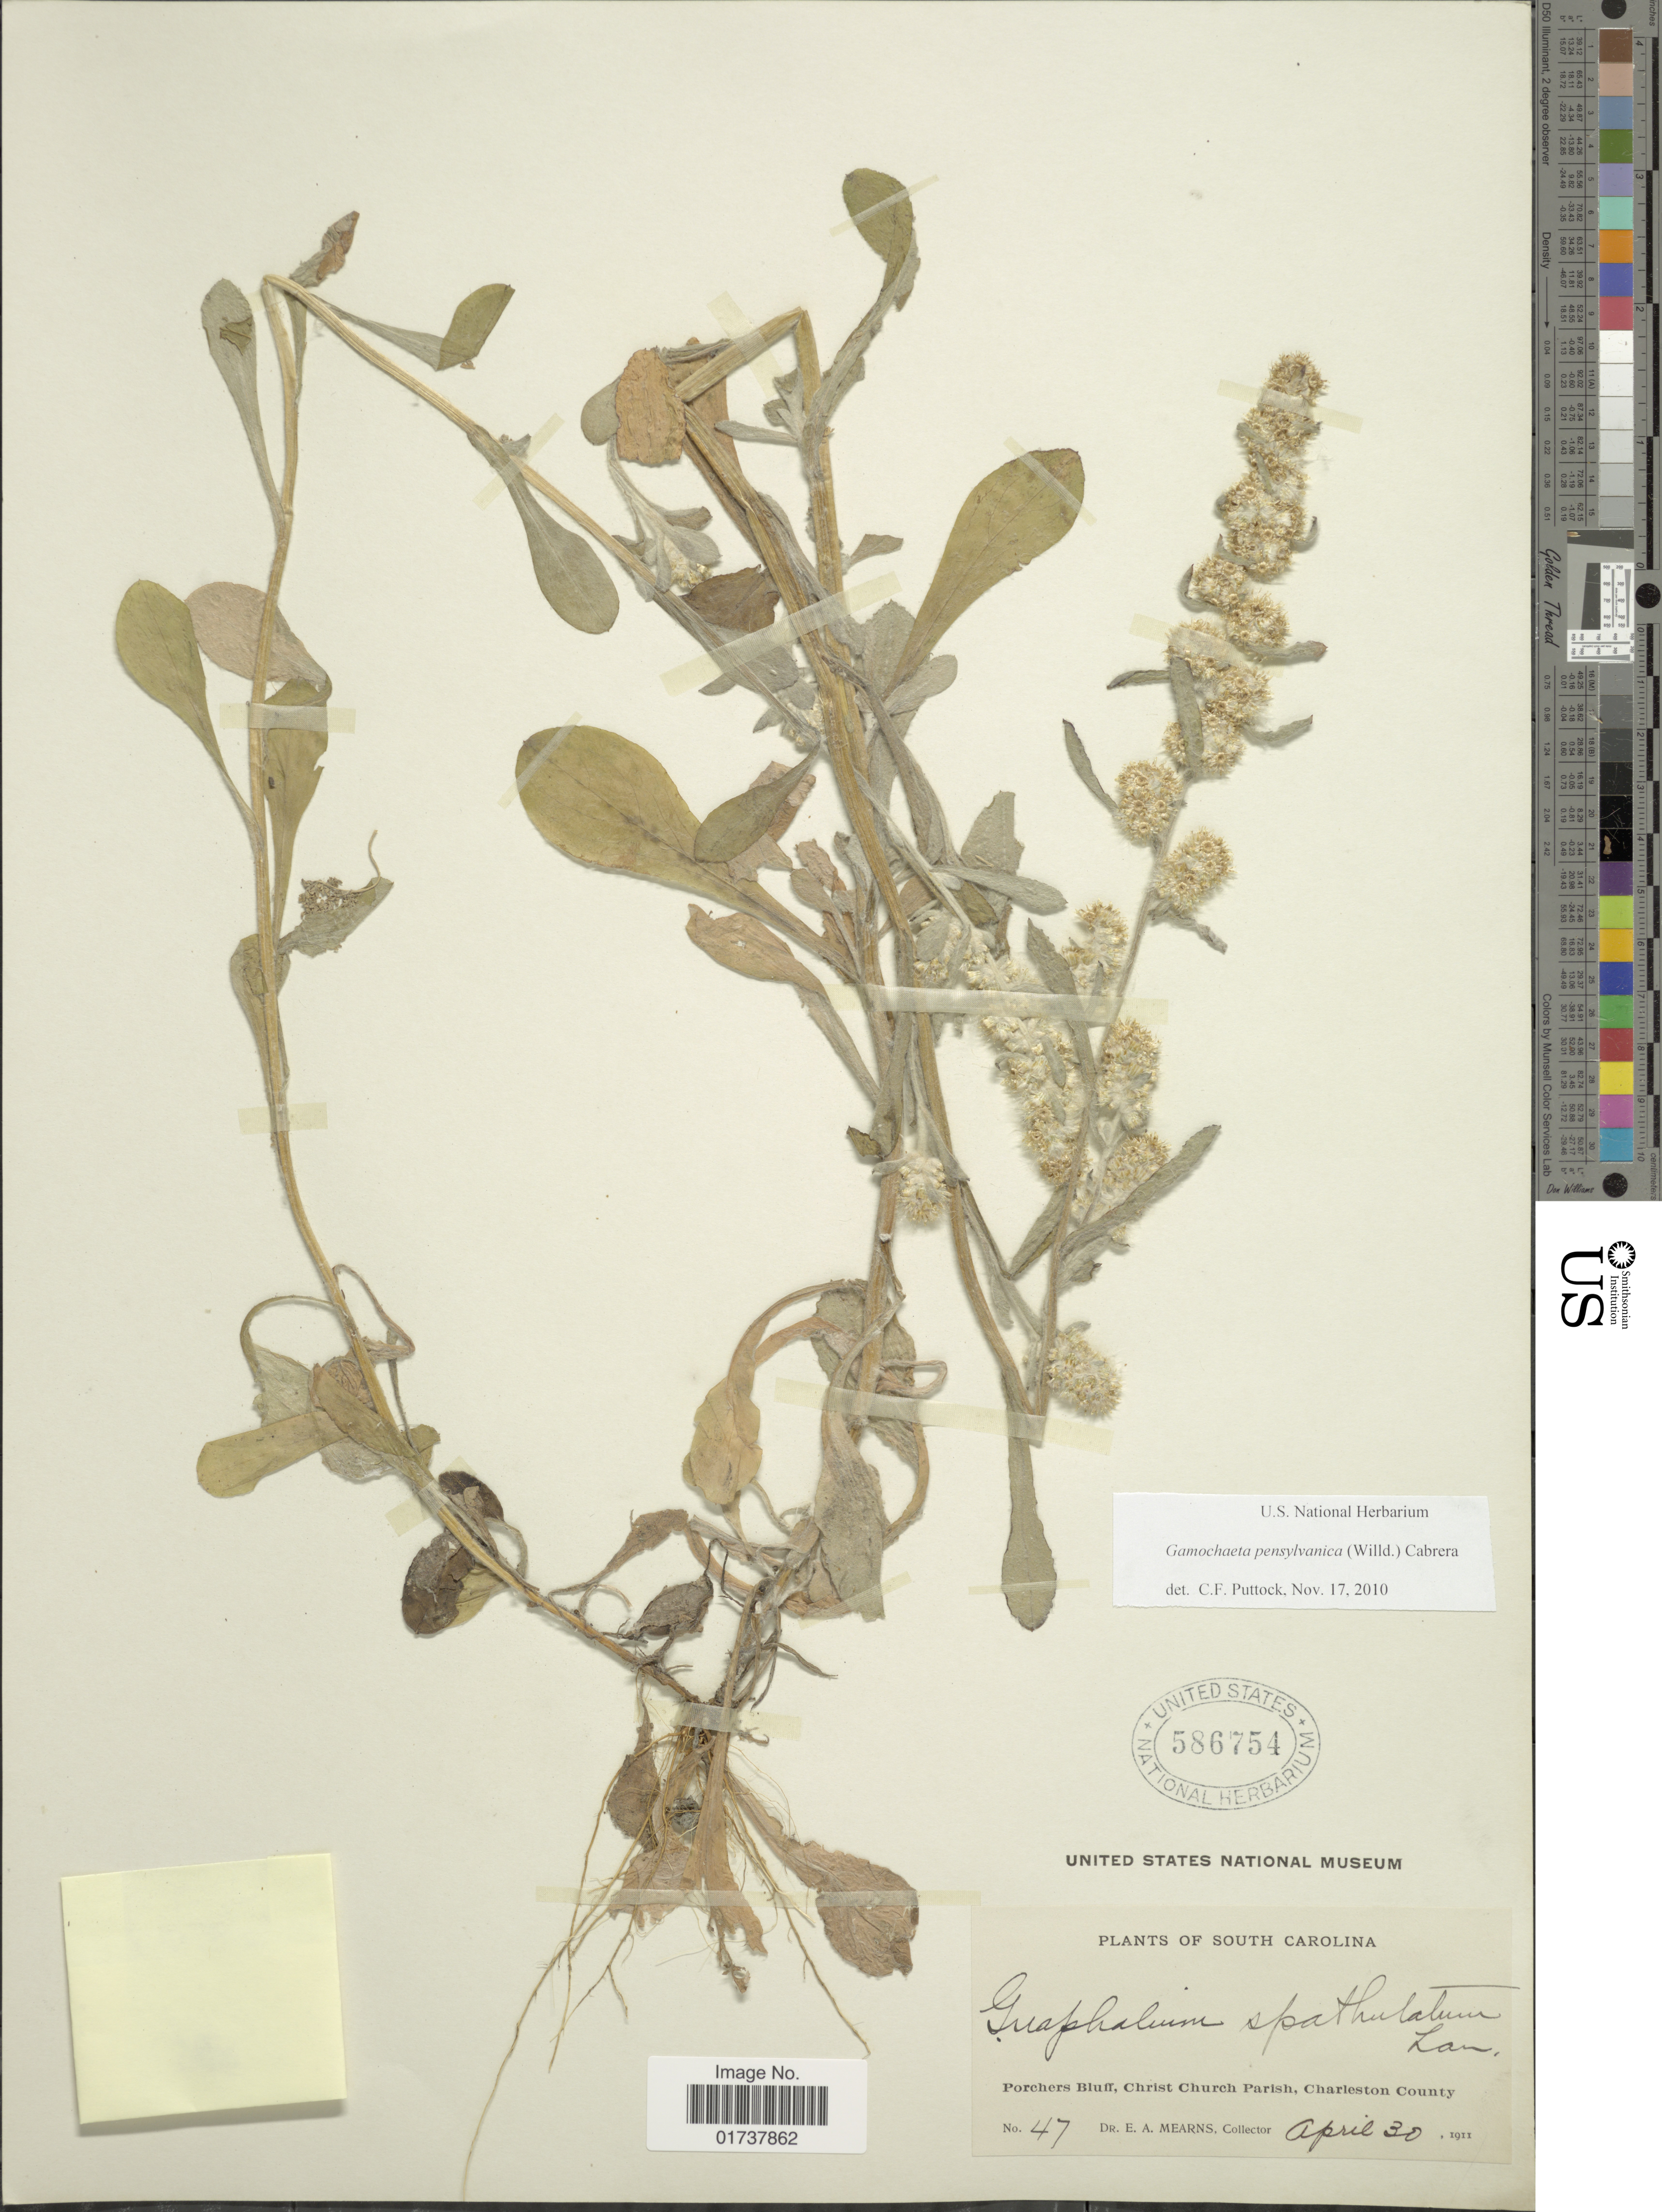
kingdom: Plantae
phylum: Tracheophyta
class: Magnoliopsida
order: Asterales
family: Asteraceae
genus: Gamochaeta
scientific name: Gamochaeta pensylvanica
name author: (Willd.) Cabrera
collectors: E. A. Mearns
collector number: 47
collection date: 1911-04-30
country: United States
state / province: South Carolina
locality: Porchers Bluff, Christ Church Parish, Charleston County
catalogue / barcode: US 586754